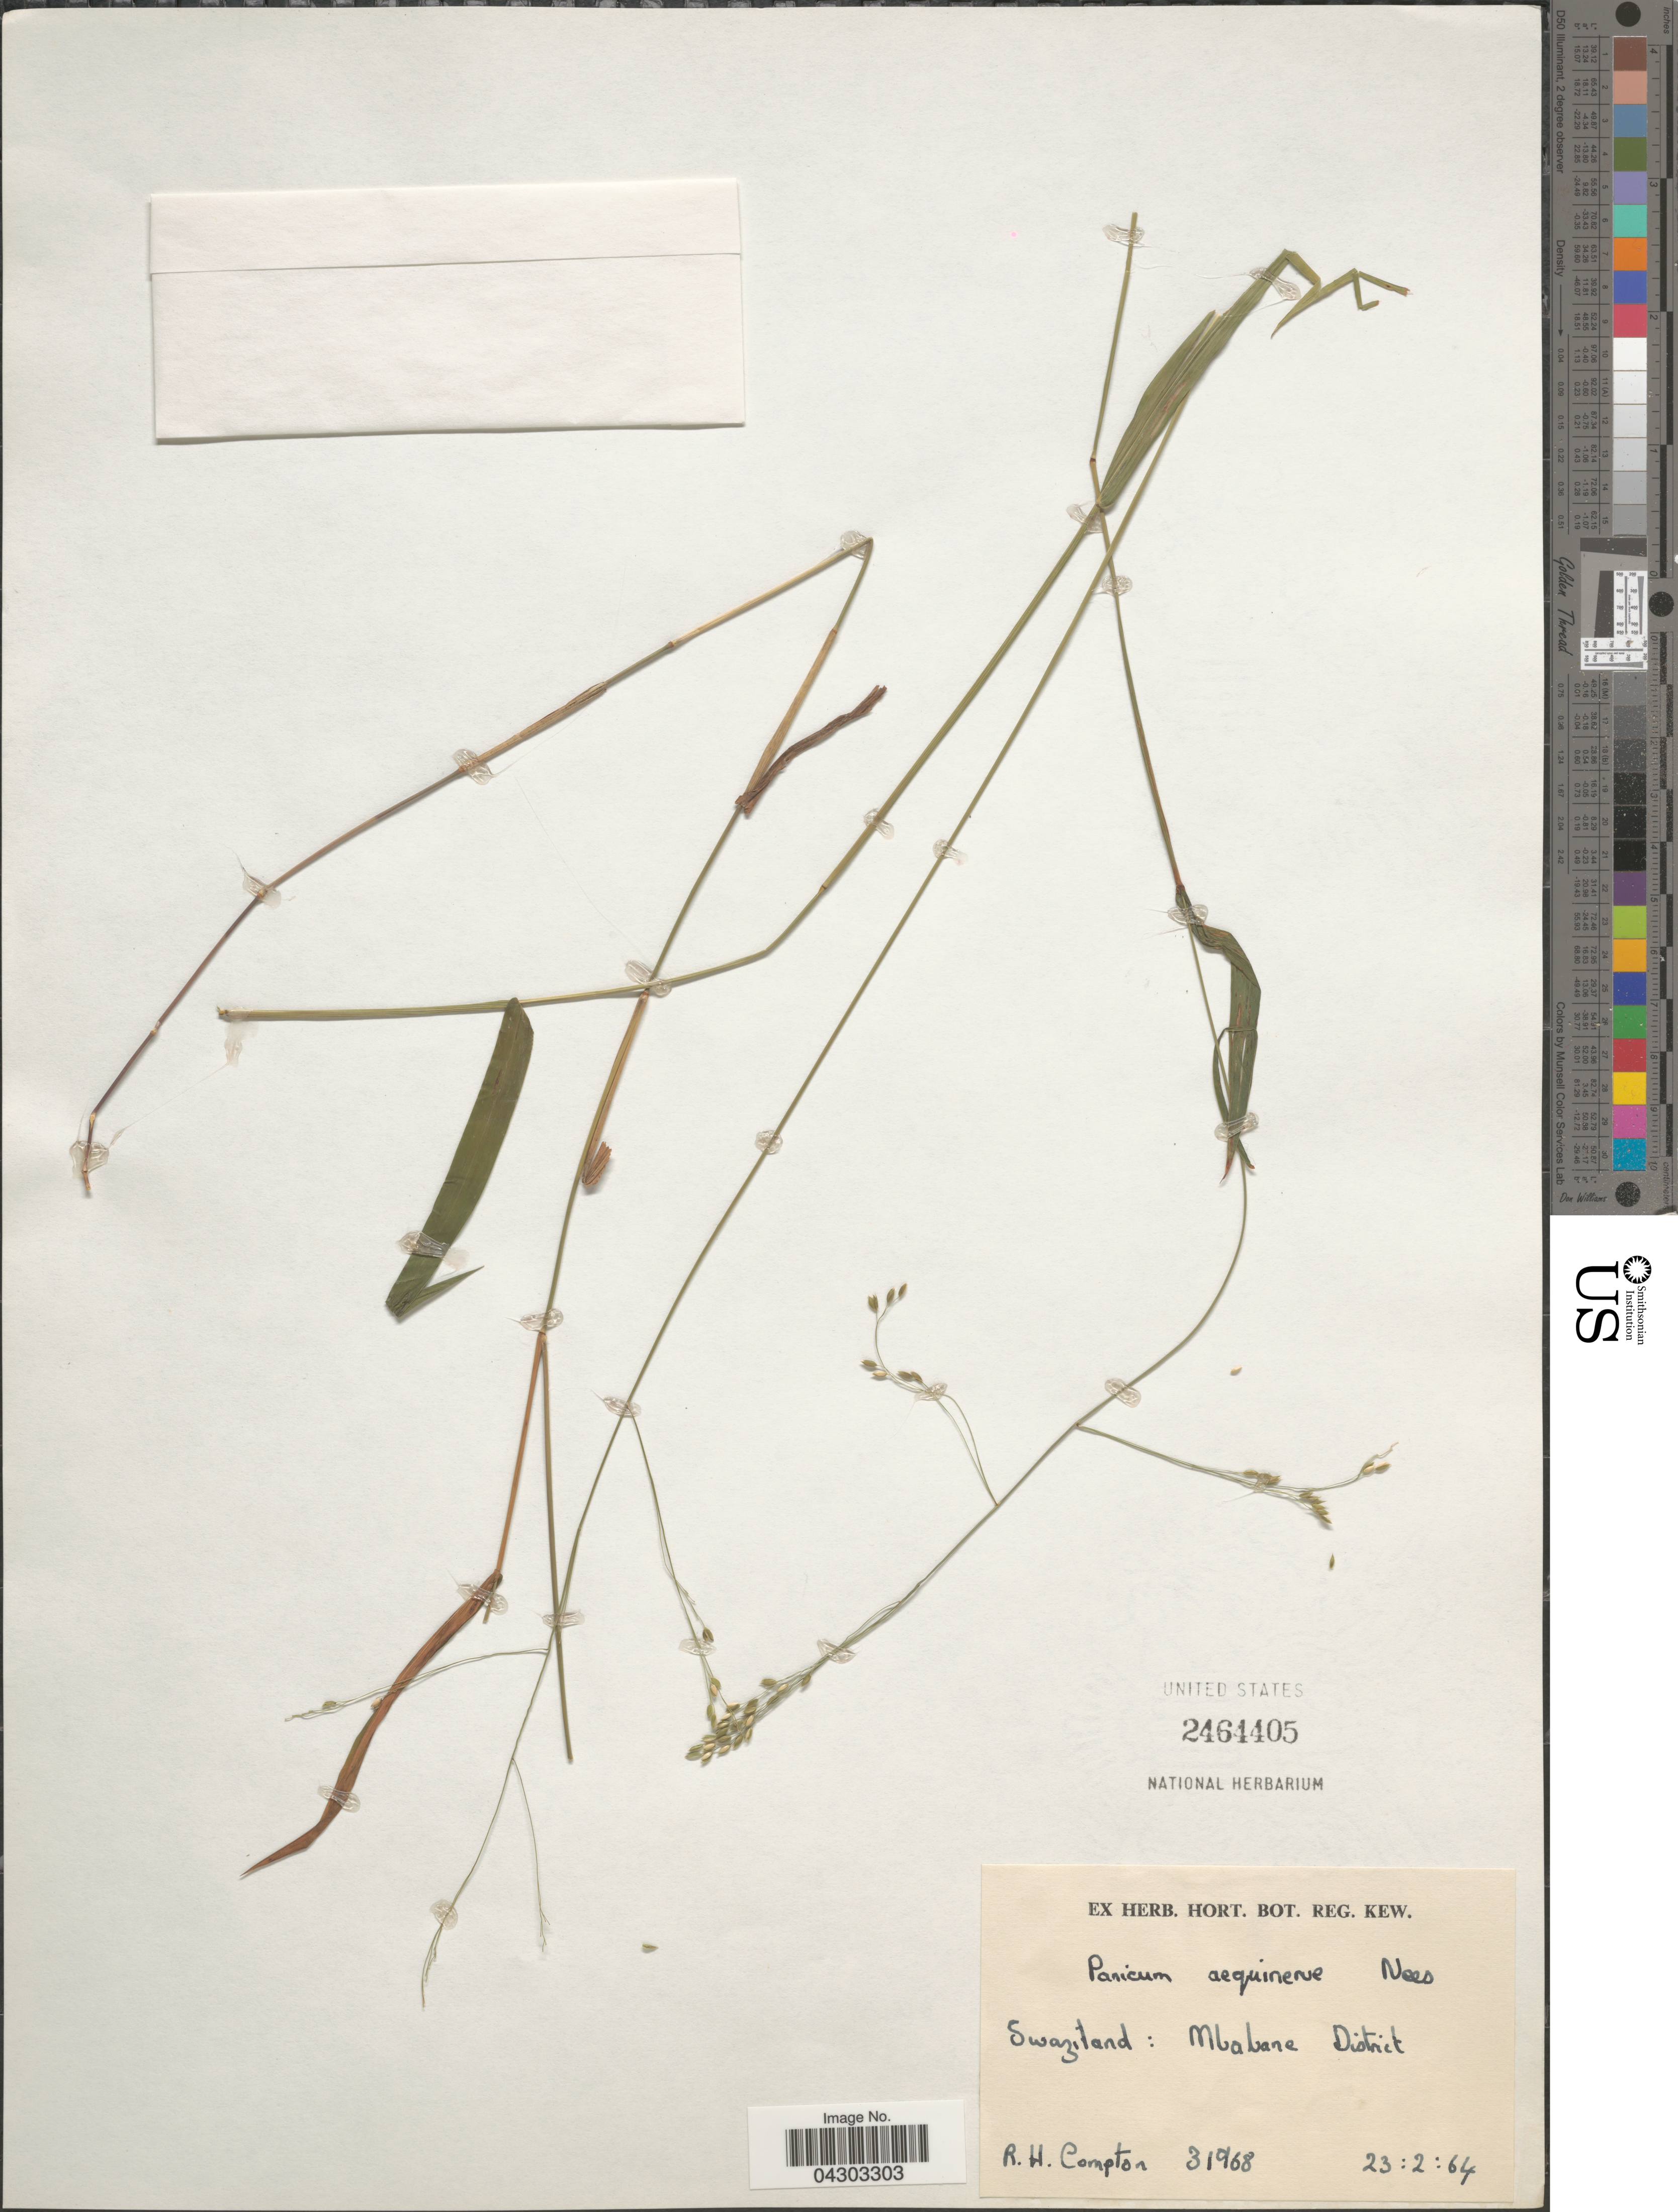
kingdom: Plantae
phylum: Tracheophyta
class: Liliopsida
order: Poales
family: Poaceae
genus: Panicum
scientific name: Panicum aequinerve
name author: Nees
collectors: R. H. Compton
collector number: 31968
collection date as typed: Transcribed d/m/y: 23/2/64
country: Eswatini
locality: Mbabane District.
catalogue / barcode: US 2464405